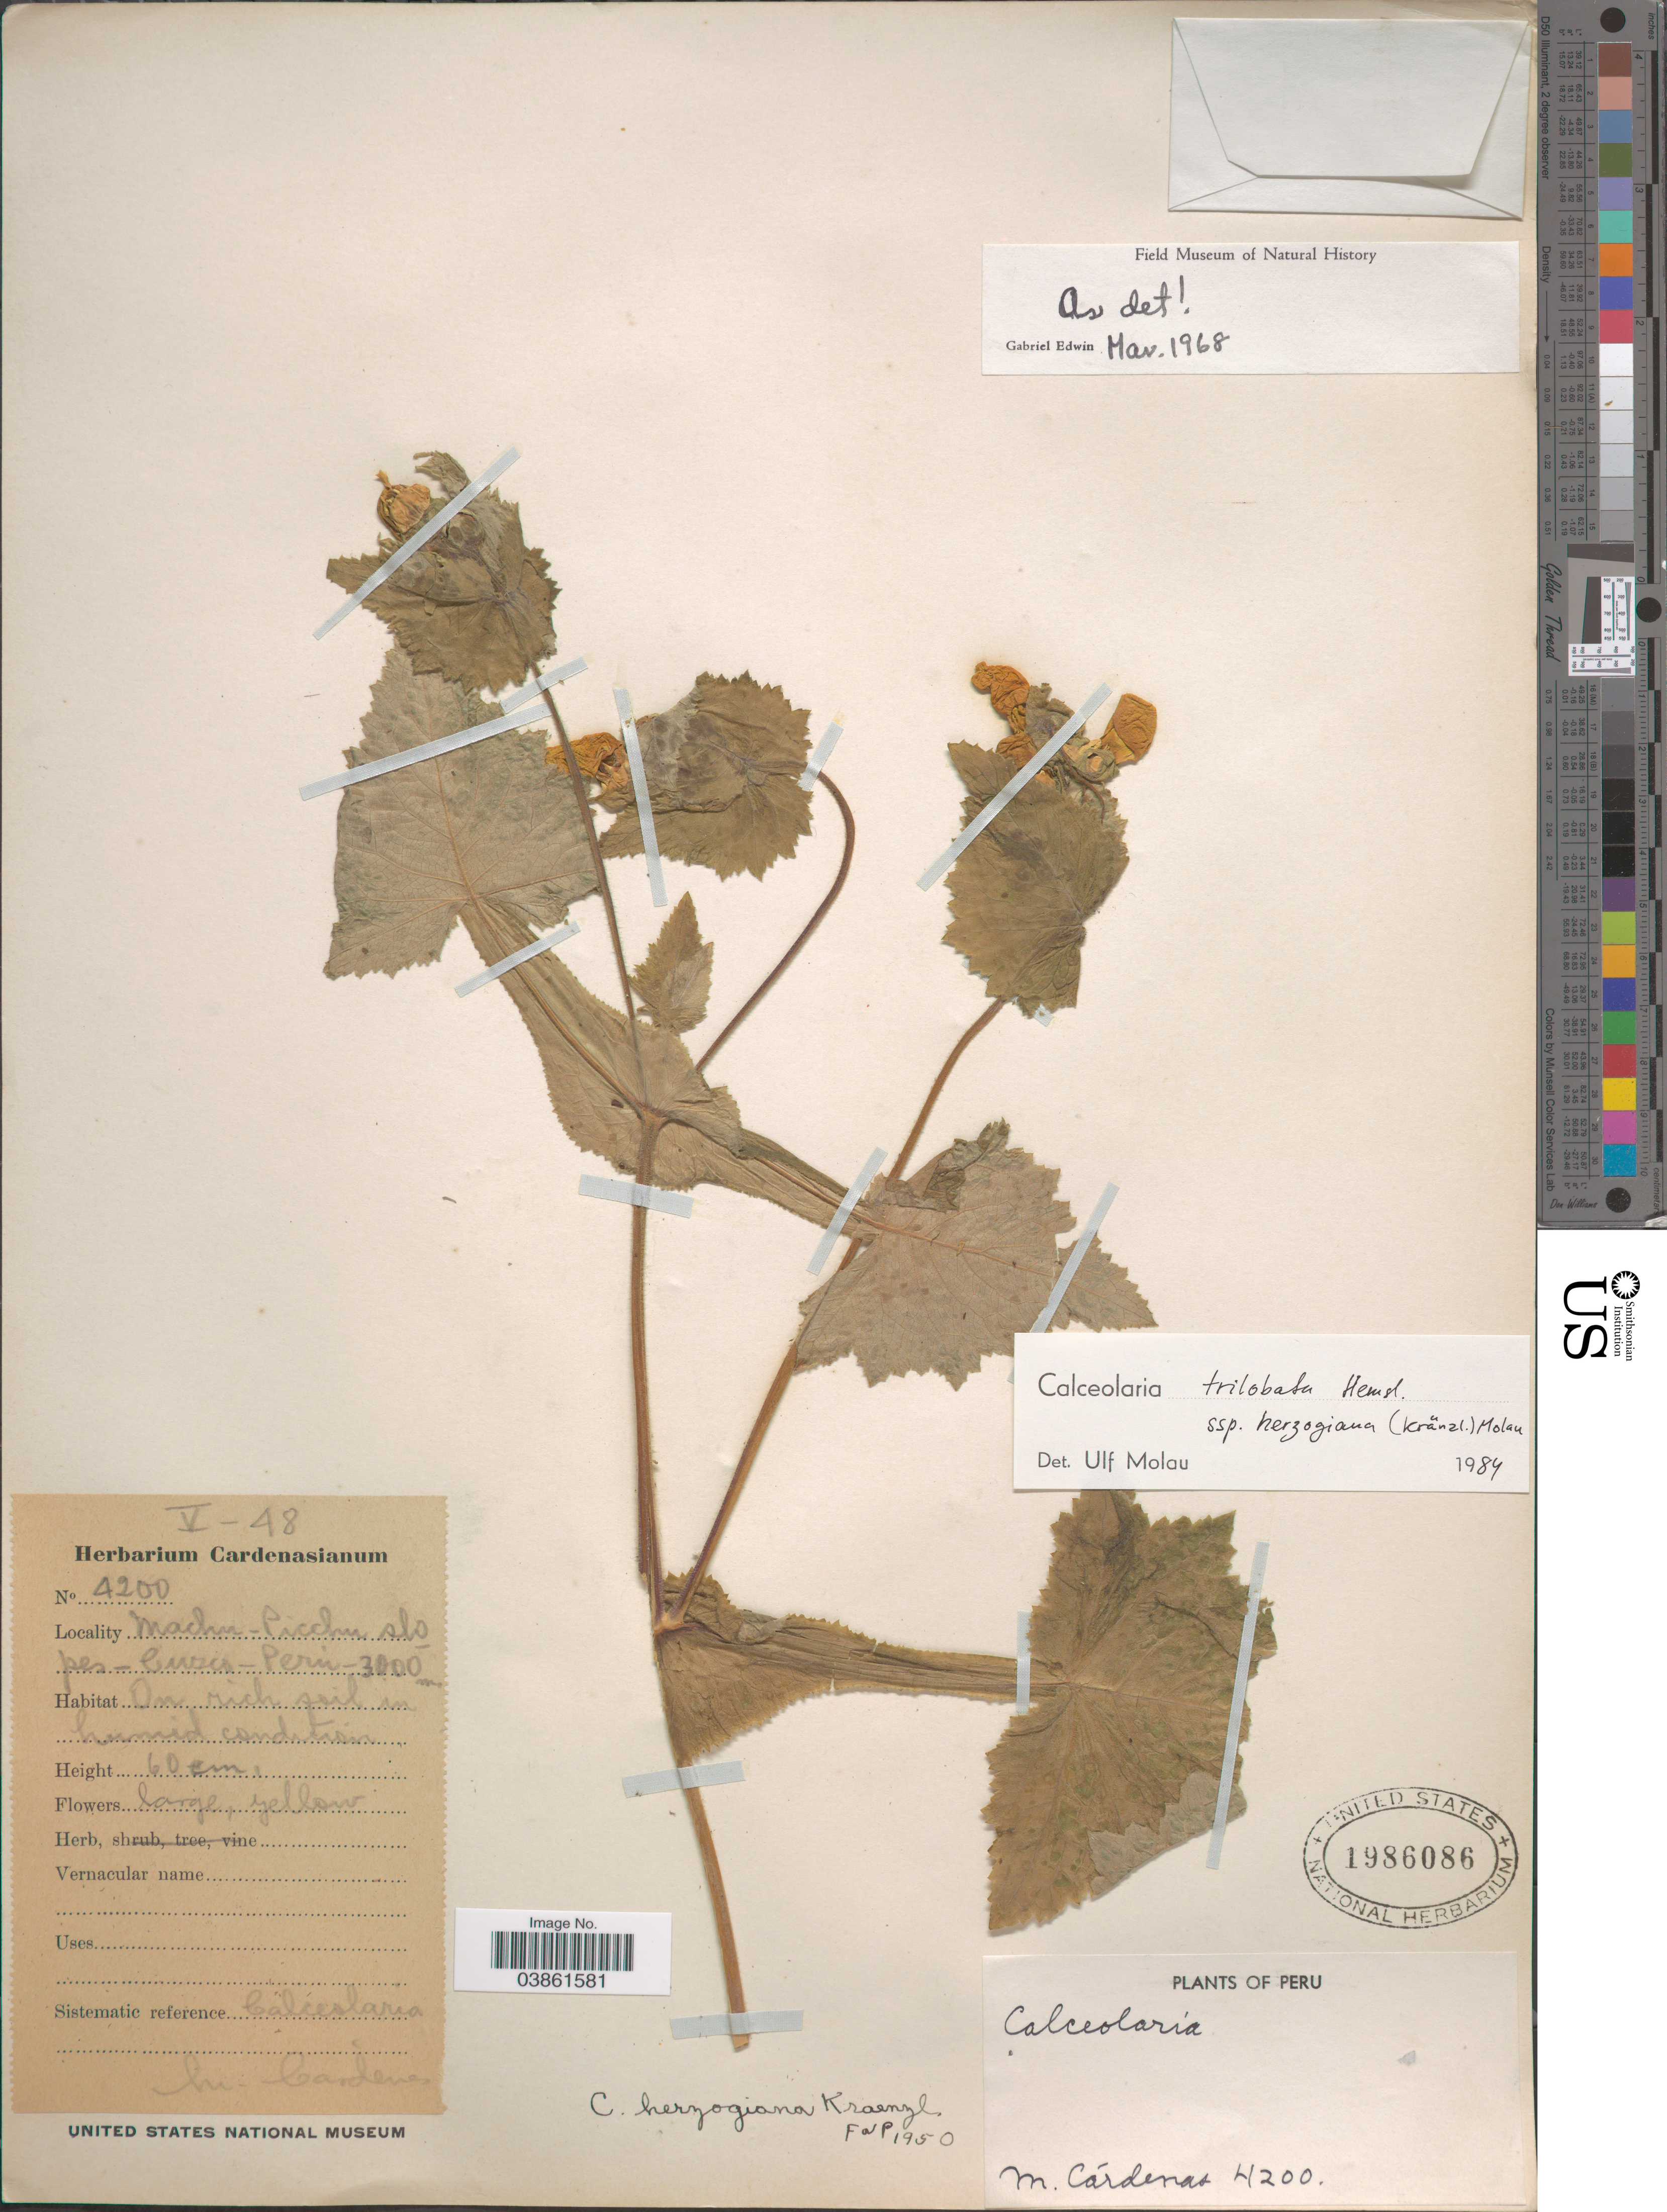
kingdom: Plantae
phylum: Tracheophyta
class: Magnoliopsida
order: Lamiales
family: Calceolariaceae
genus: Calceolaria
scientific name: Calceolaria trilobata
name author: Hemsl.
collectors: M. Cárdenas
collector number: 4200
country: Peru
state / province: Cusco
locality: Machu-Picchu slopes - Cuzco.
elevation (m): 3000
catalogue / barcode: US 1986086